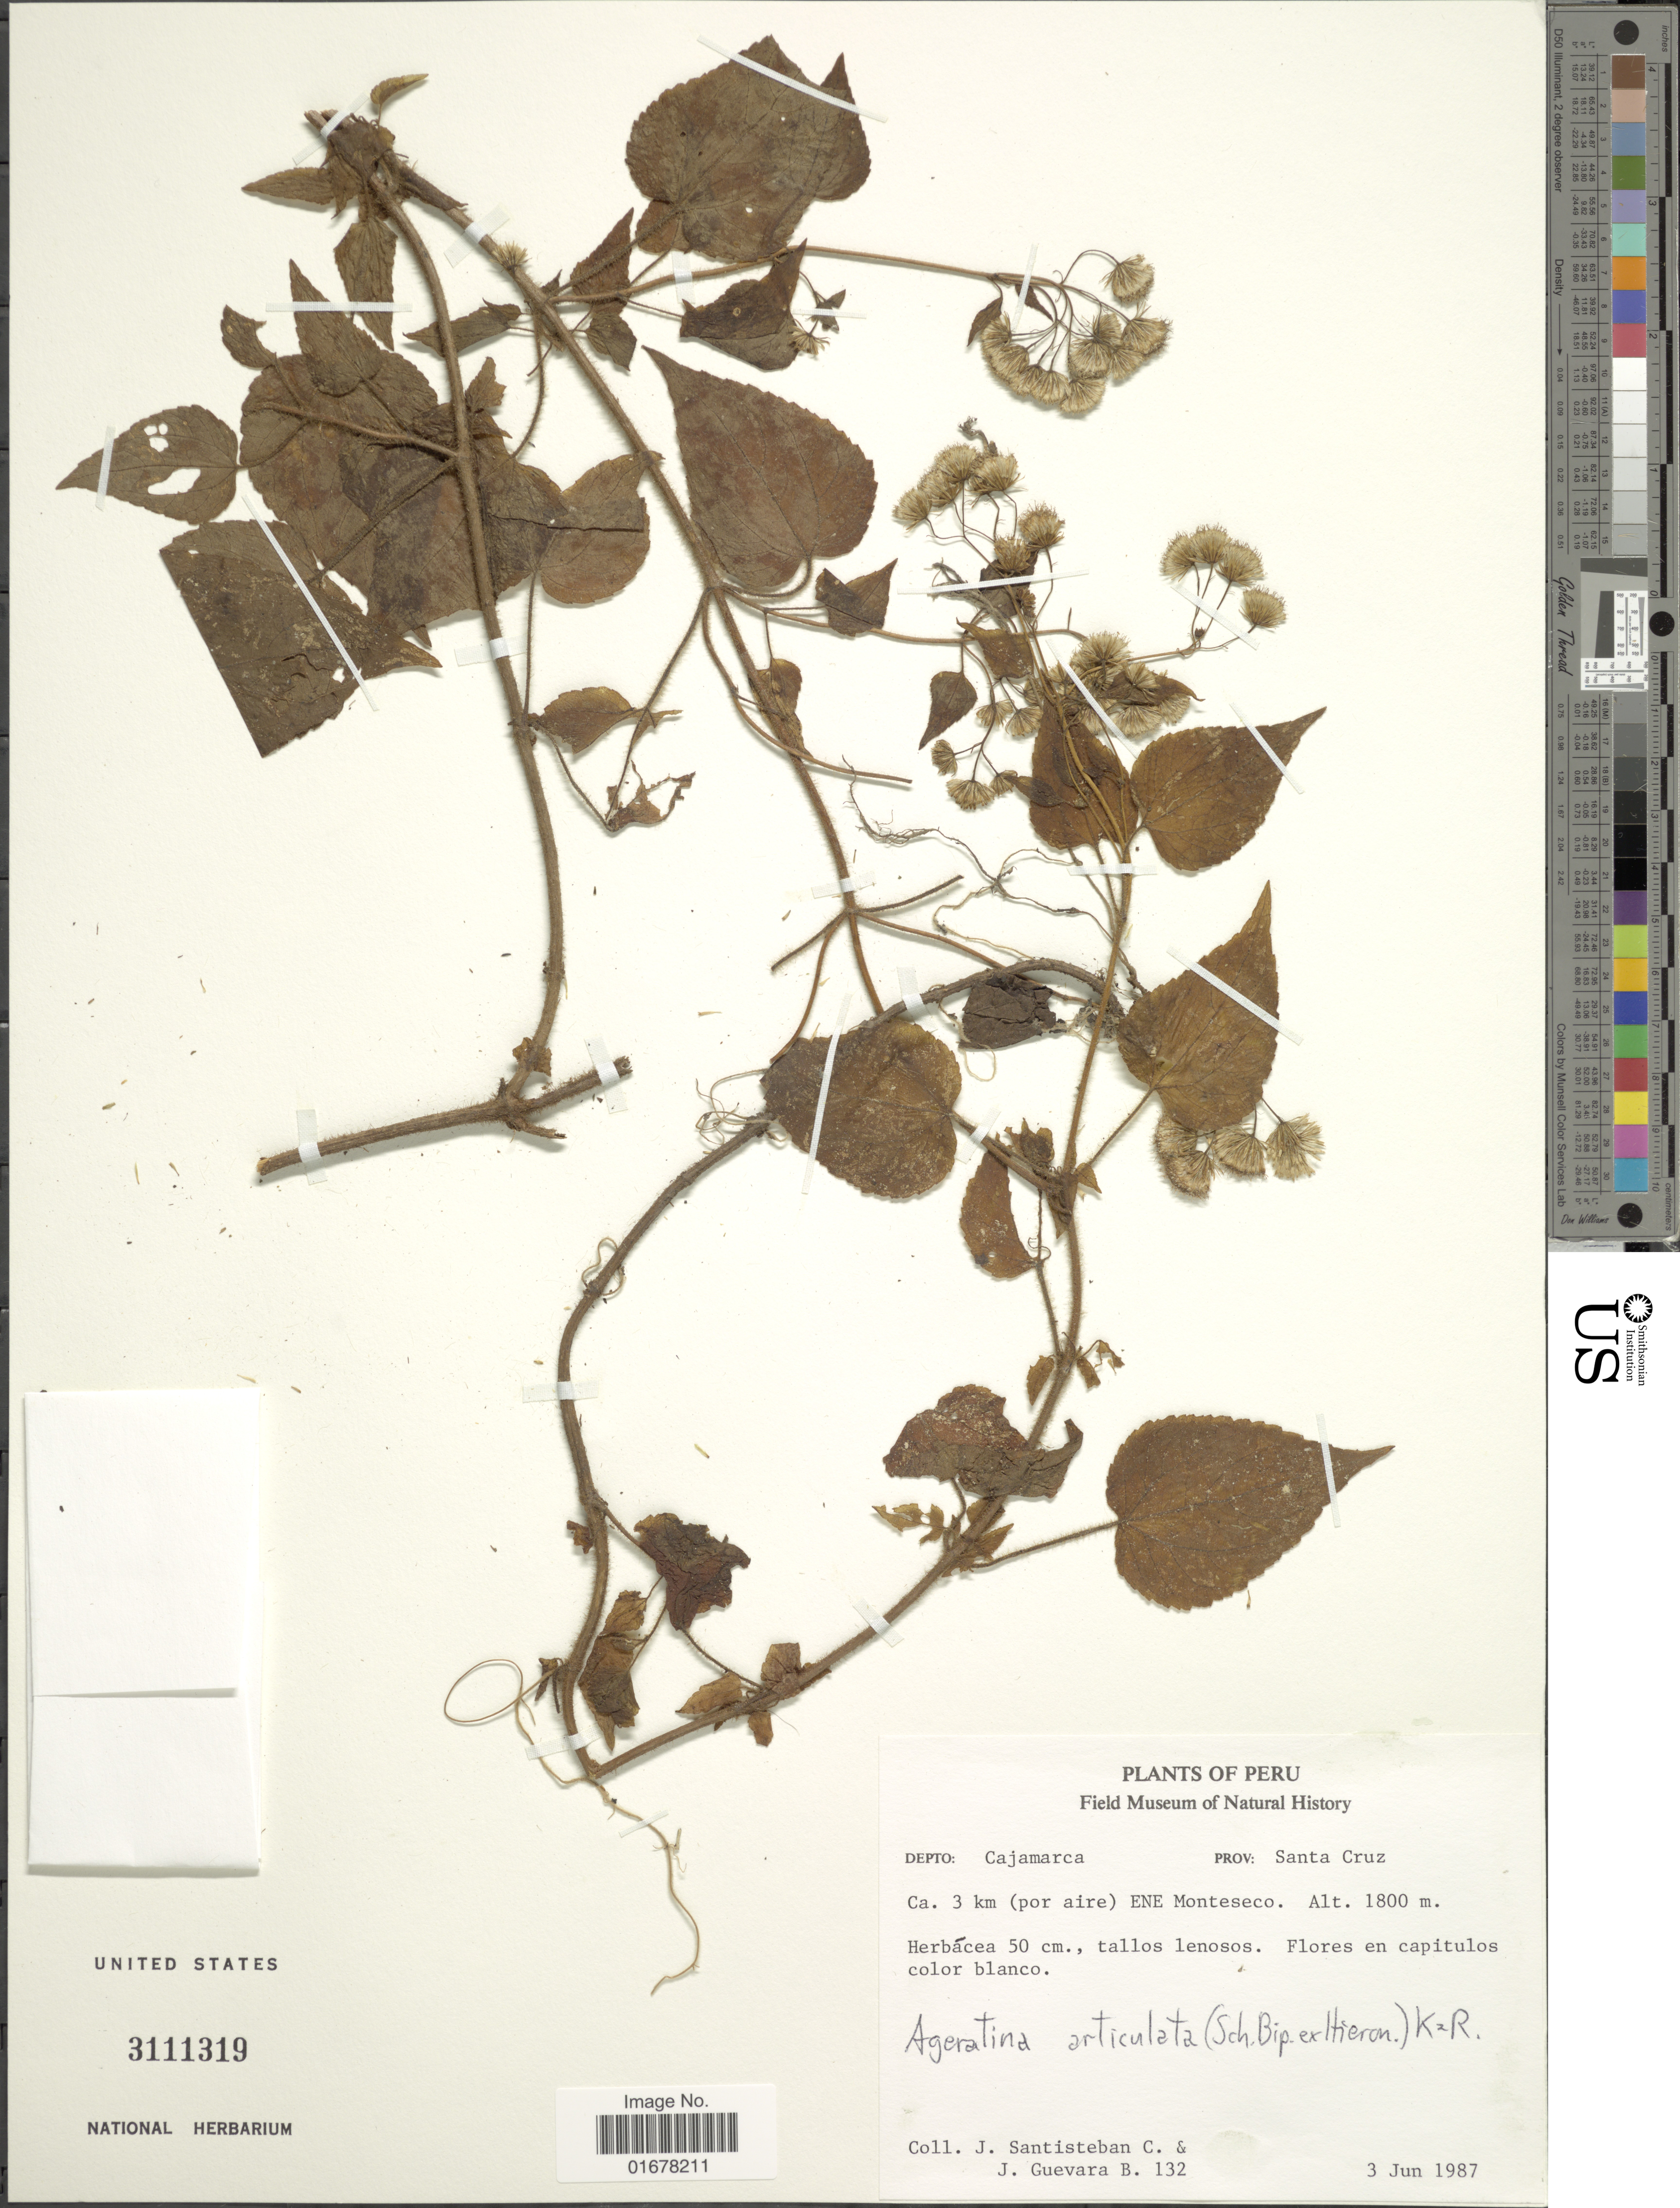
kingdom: Plantae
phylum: Tracheophyta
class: Magnoliopsida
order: Asterales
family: Asteraceae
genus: Ageratina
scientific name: Ageratina articulata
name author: (Sch. Bip. ex Hieron.) R.M. King & H. Rob.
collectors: J. Santisteban C. & J. Guevara B.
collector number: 132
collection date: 1987-06-03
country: Peru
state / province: Cajamarca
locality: Depto.: Cajamarca, Prov.: Santa Cruz, 3 km (por aire) ENE Monteseco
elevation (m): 1800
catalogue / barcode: US 3111319